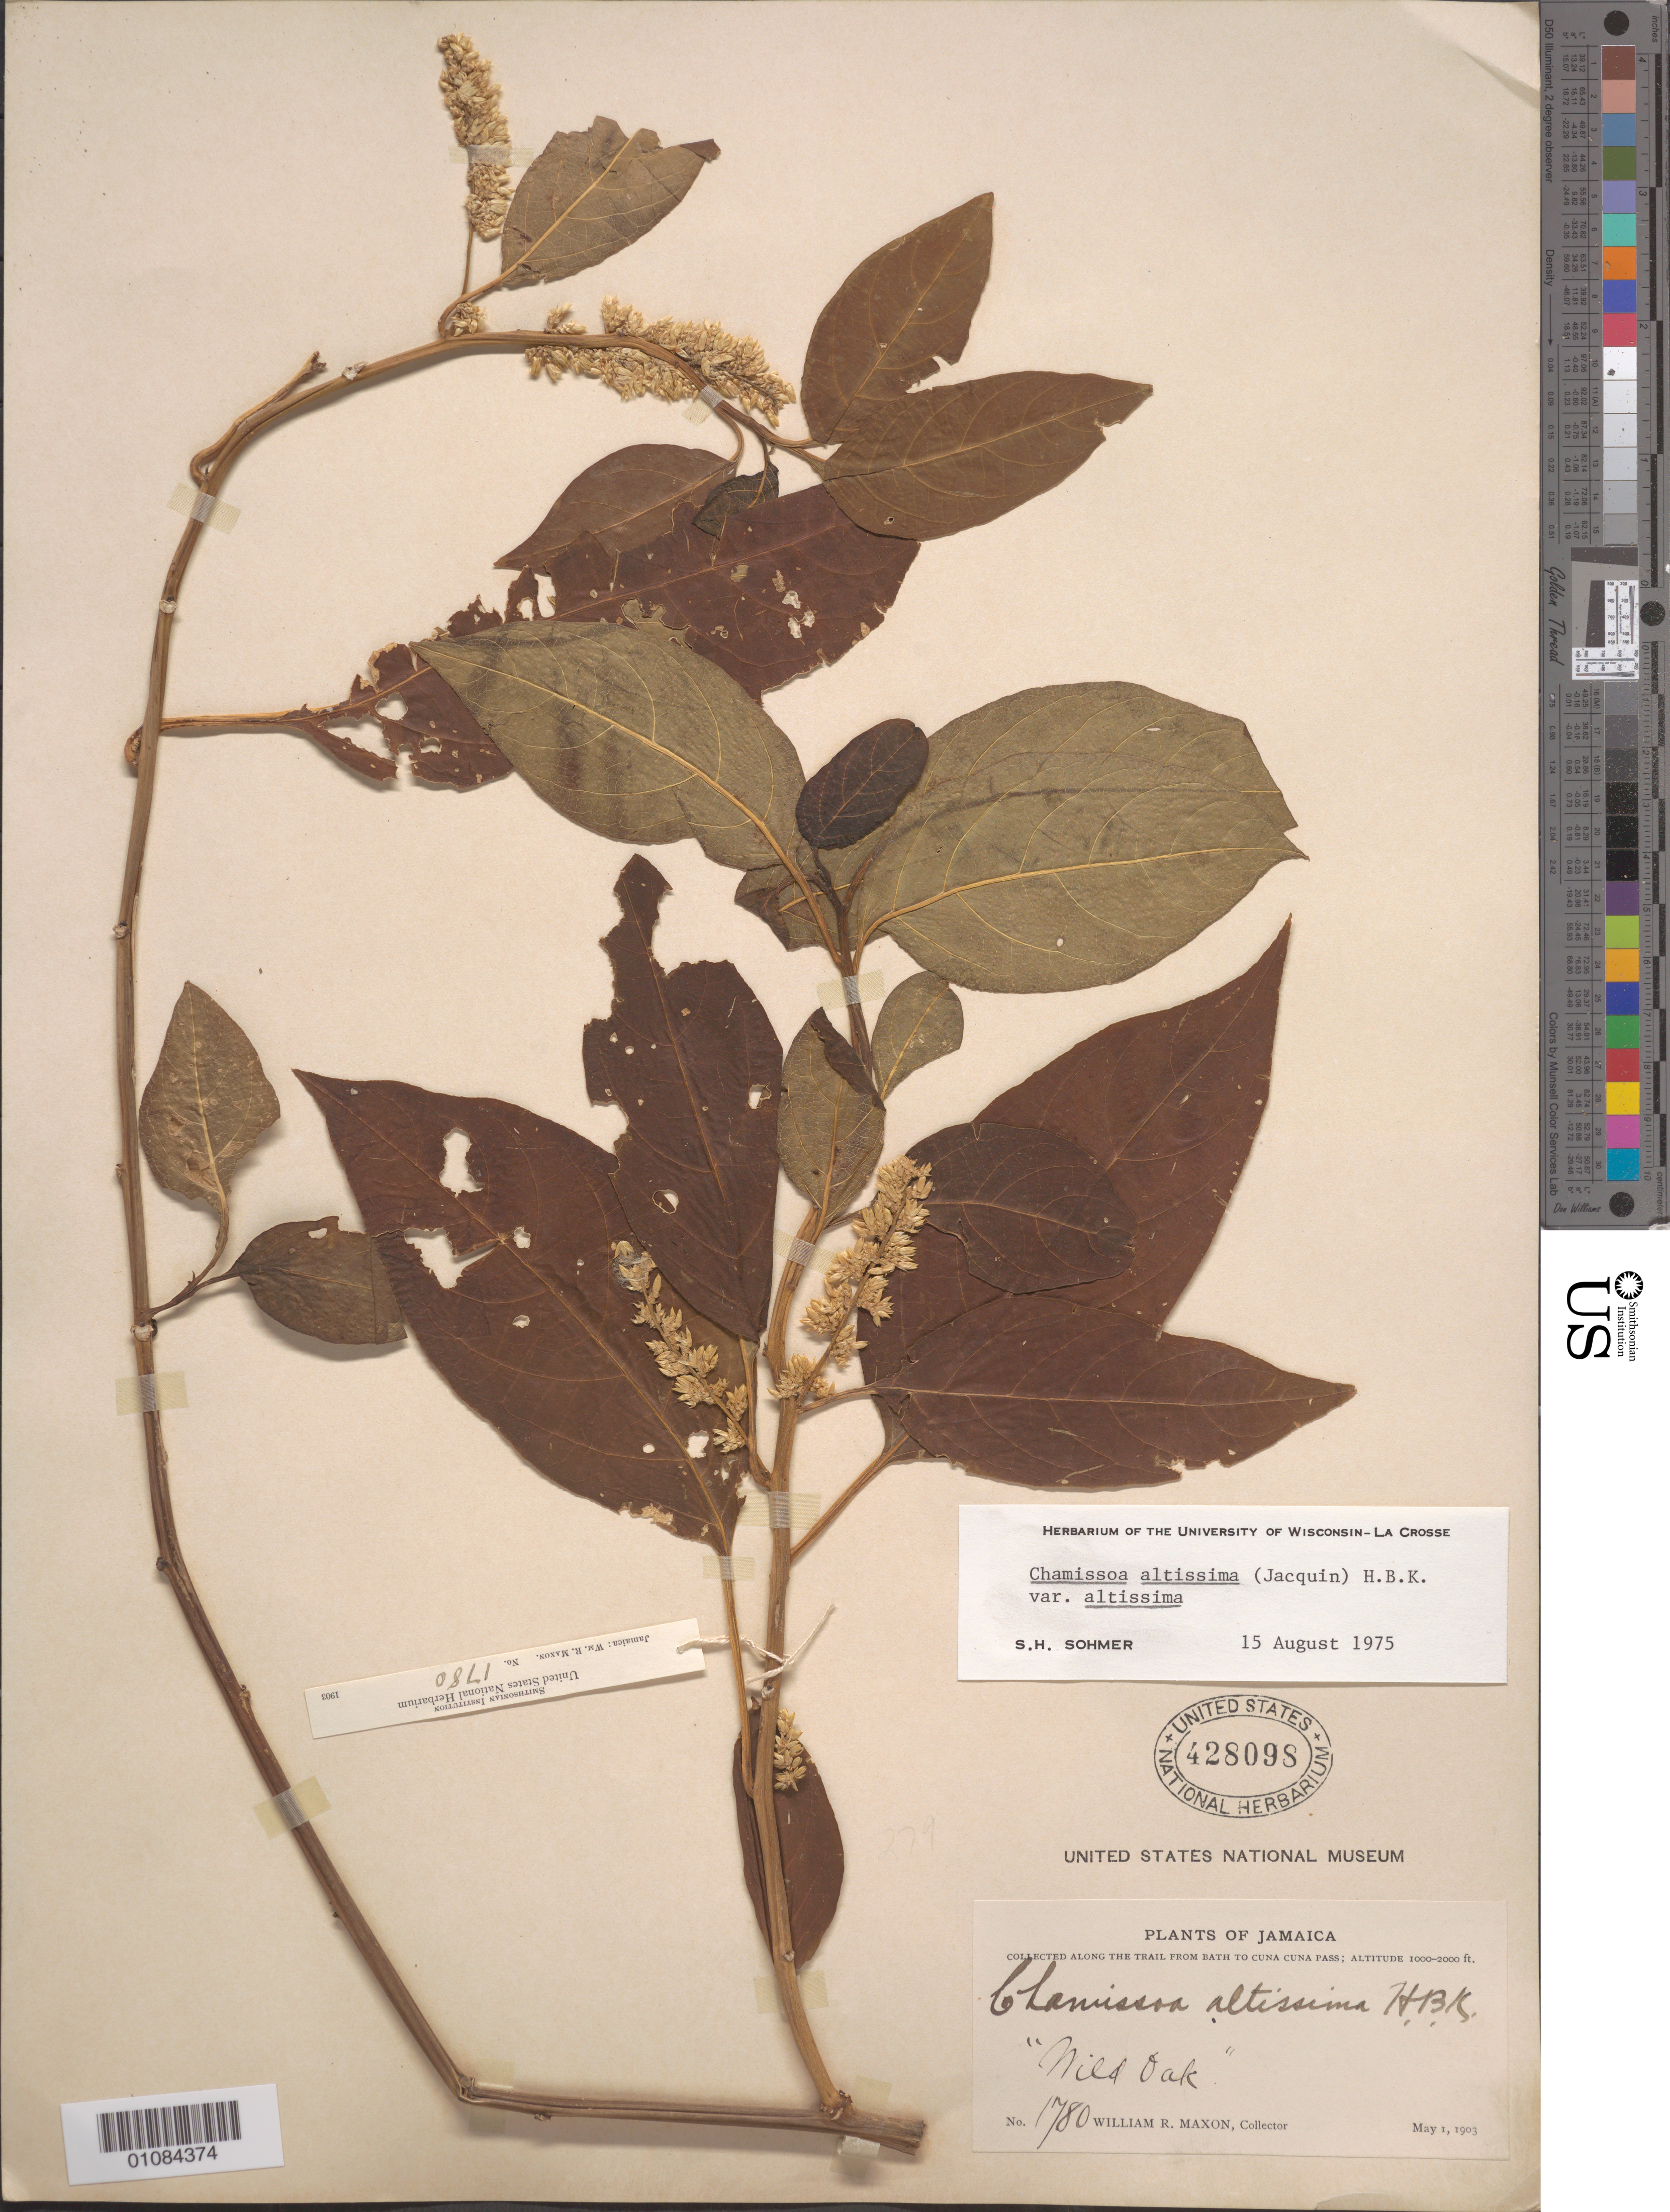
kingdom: Plantae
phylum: Tracheophyta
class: Magnoliopsida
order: Caryophyllales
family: Amaranthaceae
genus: Chamissoa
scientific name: Chamissoa altissima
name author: (Jacq.) Kunth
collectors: W. R. Maxon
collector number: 1780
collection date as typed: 01 May 1903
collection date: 1903-05-01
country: Jamaica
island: Jamaica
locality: Along the trail from Bath to Cuna Cuna Pass.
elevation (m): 305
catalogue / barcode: US 428098